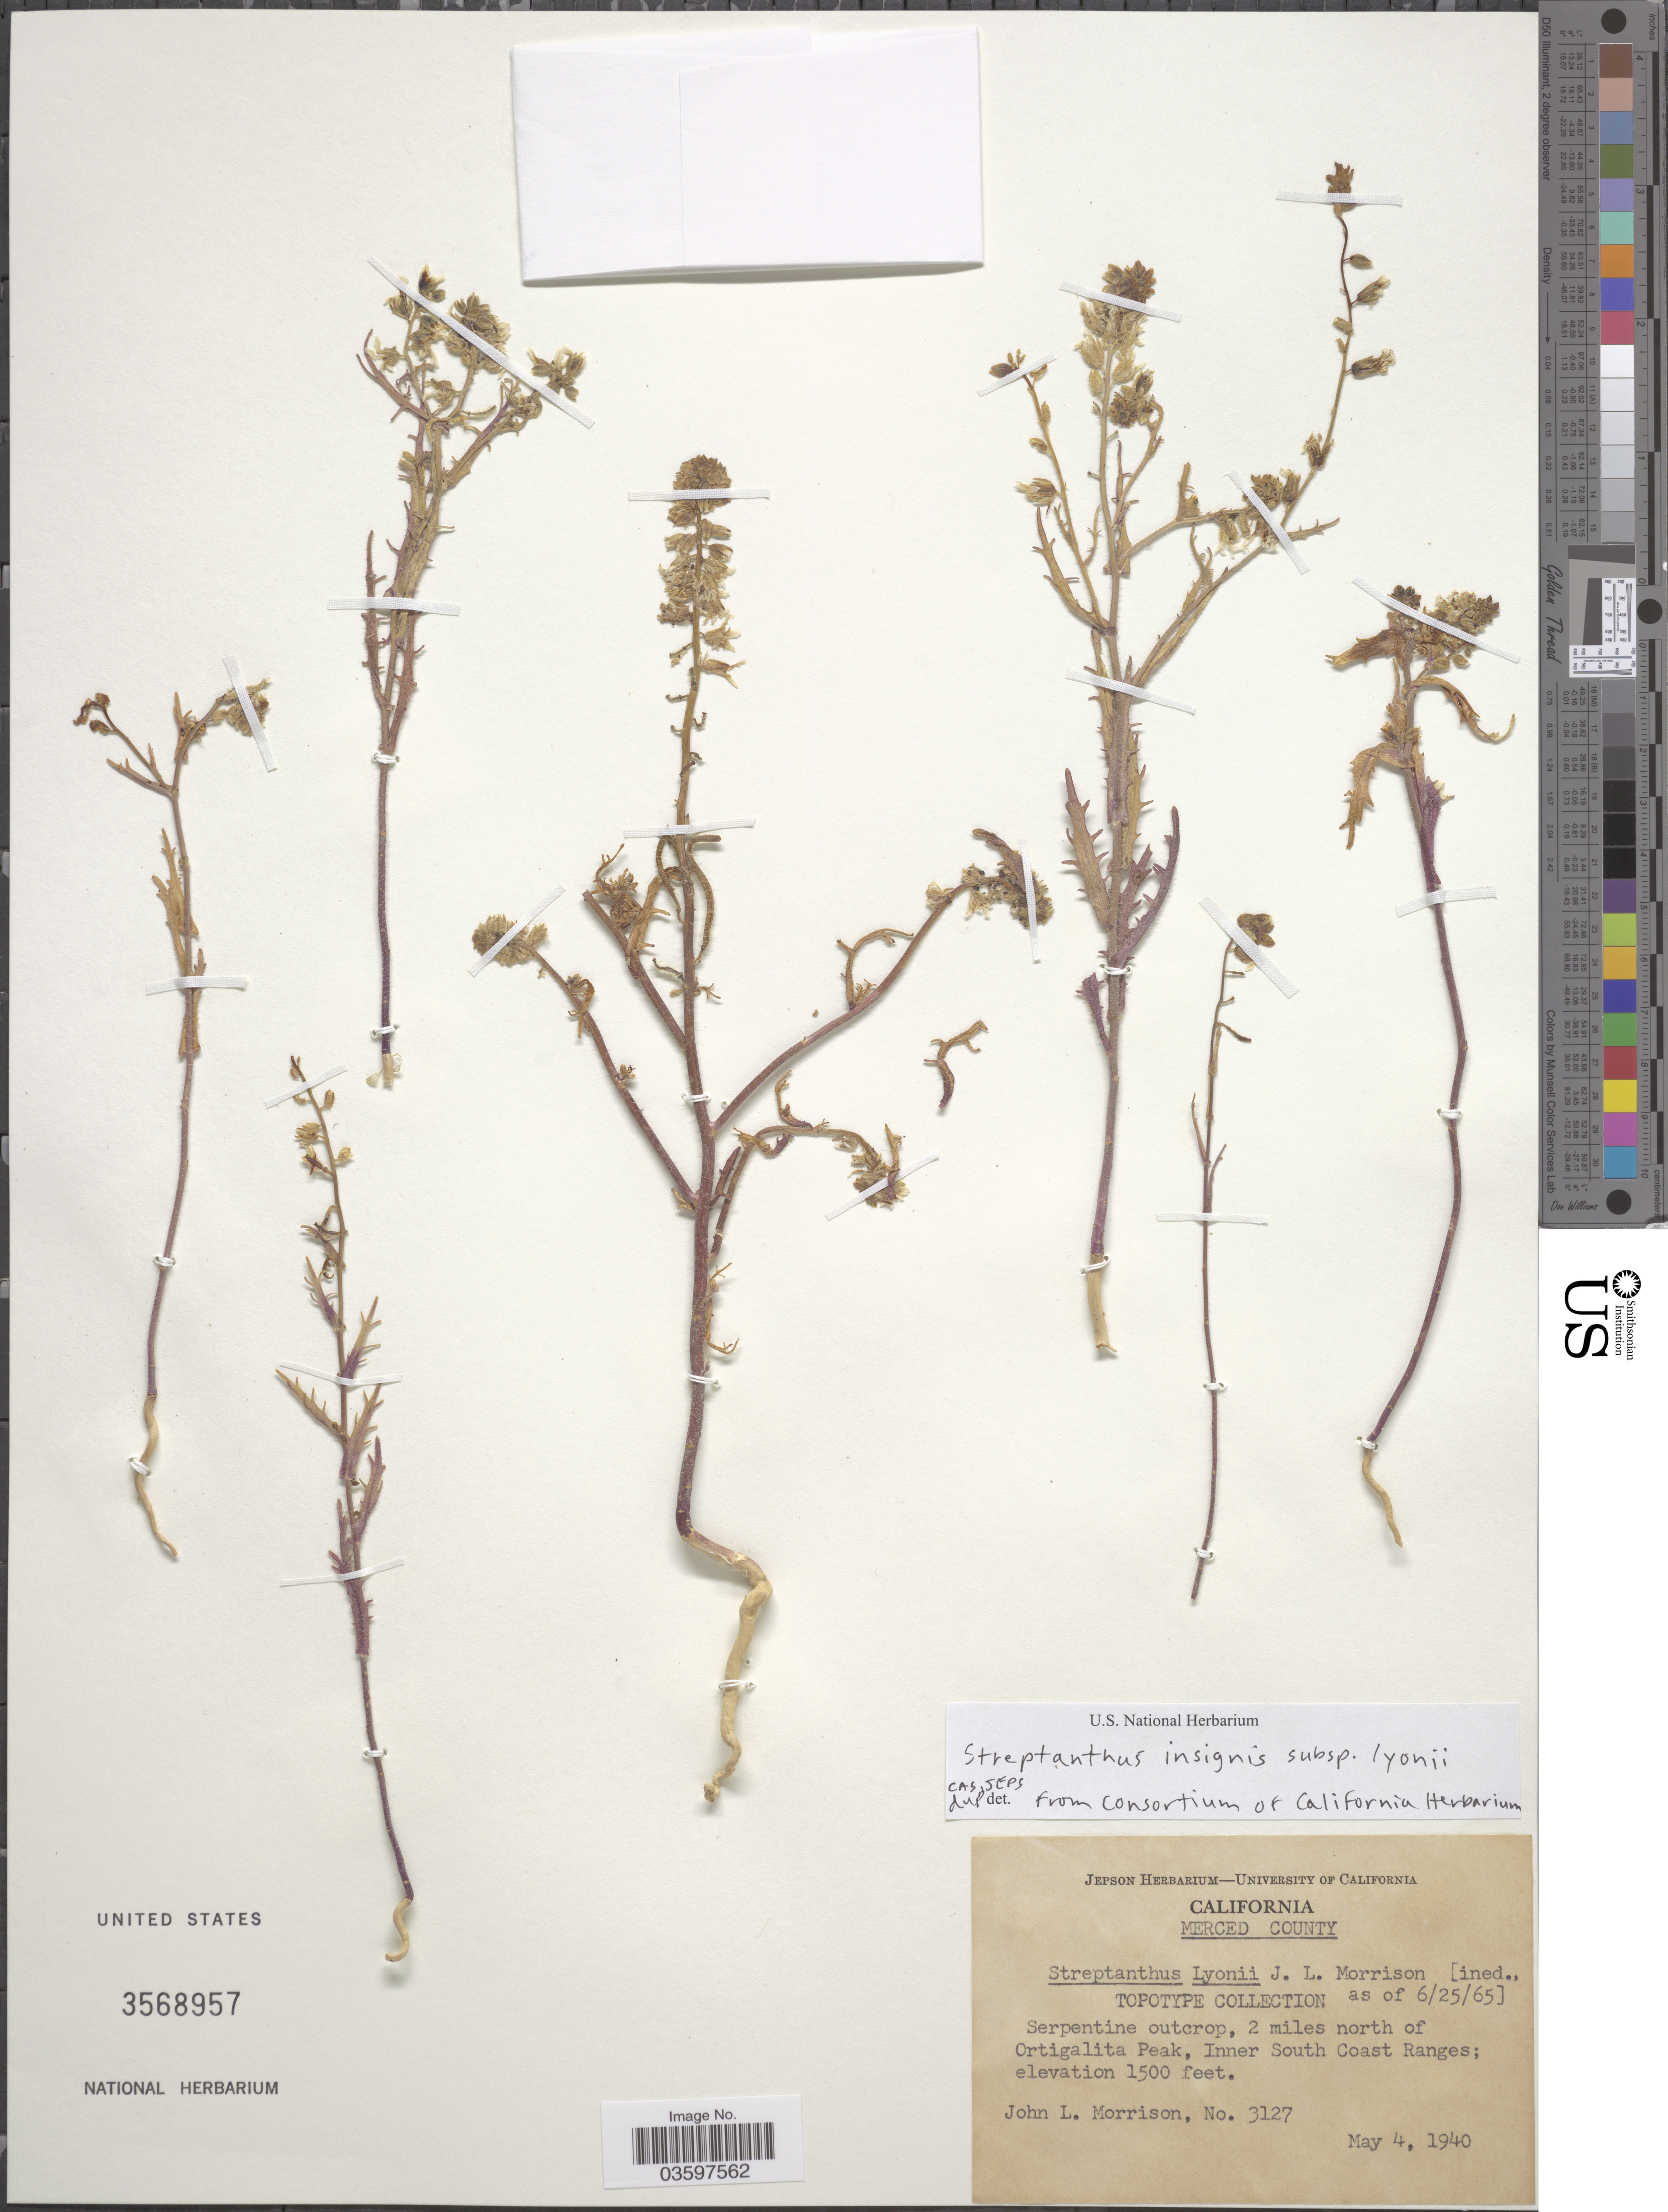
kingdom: Plantae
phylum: Tracheophyta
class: Magnoliopsida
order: Brassicales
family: Brassicaceae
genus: Streptanthus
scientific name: Streptanthus insignis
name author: Jeps.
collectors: J. Morrison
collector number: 3127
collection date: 1940-05-04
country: United States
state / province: California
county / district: Merced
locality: Merced County. Serpentine outcrop, 2 miles north of Ortigalita Peak, Inner South Coast Ranges.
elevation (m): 457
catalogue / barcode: US 3568957